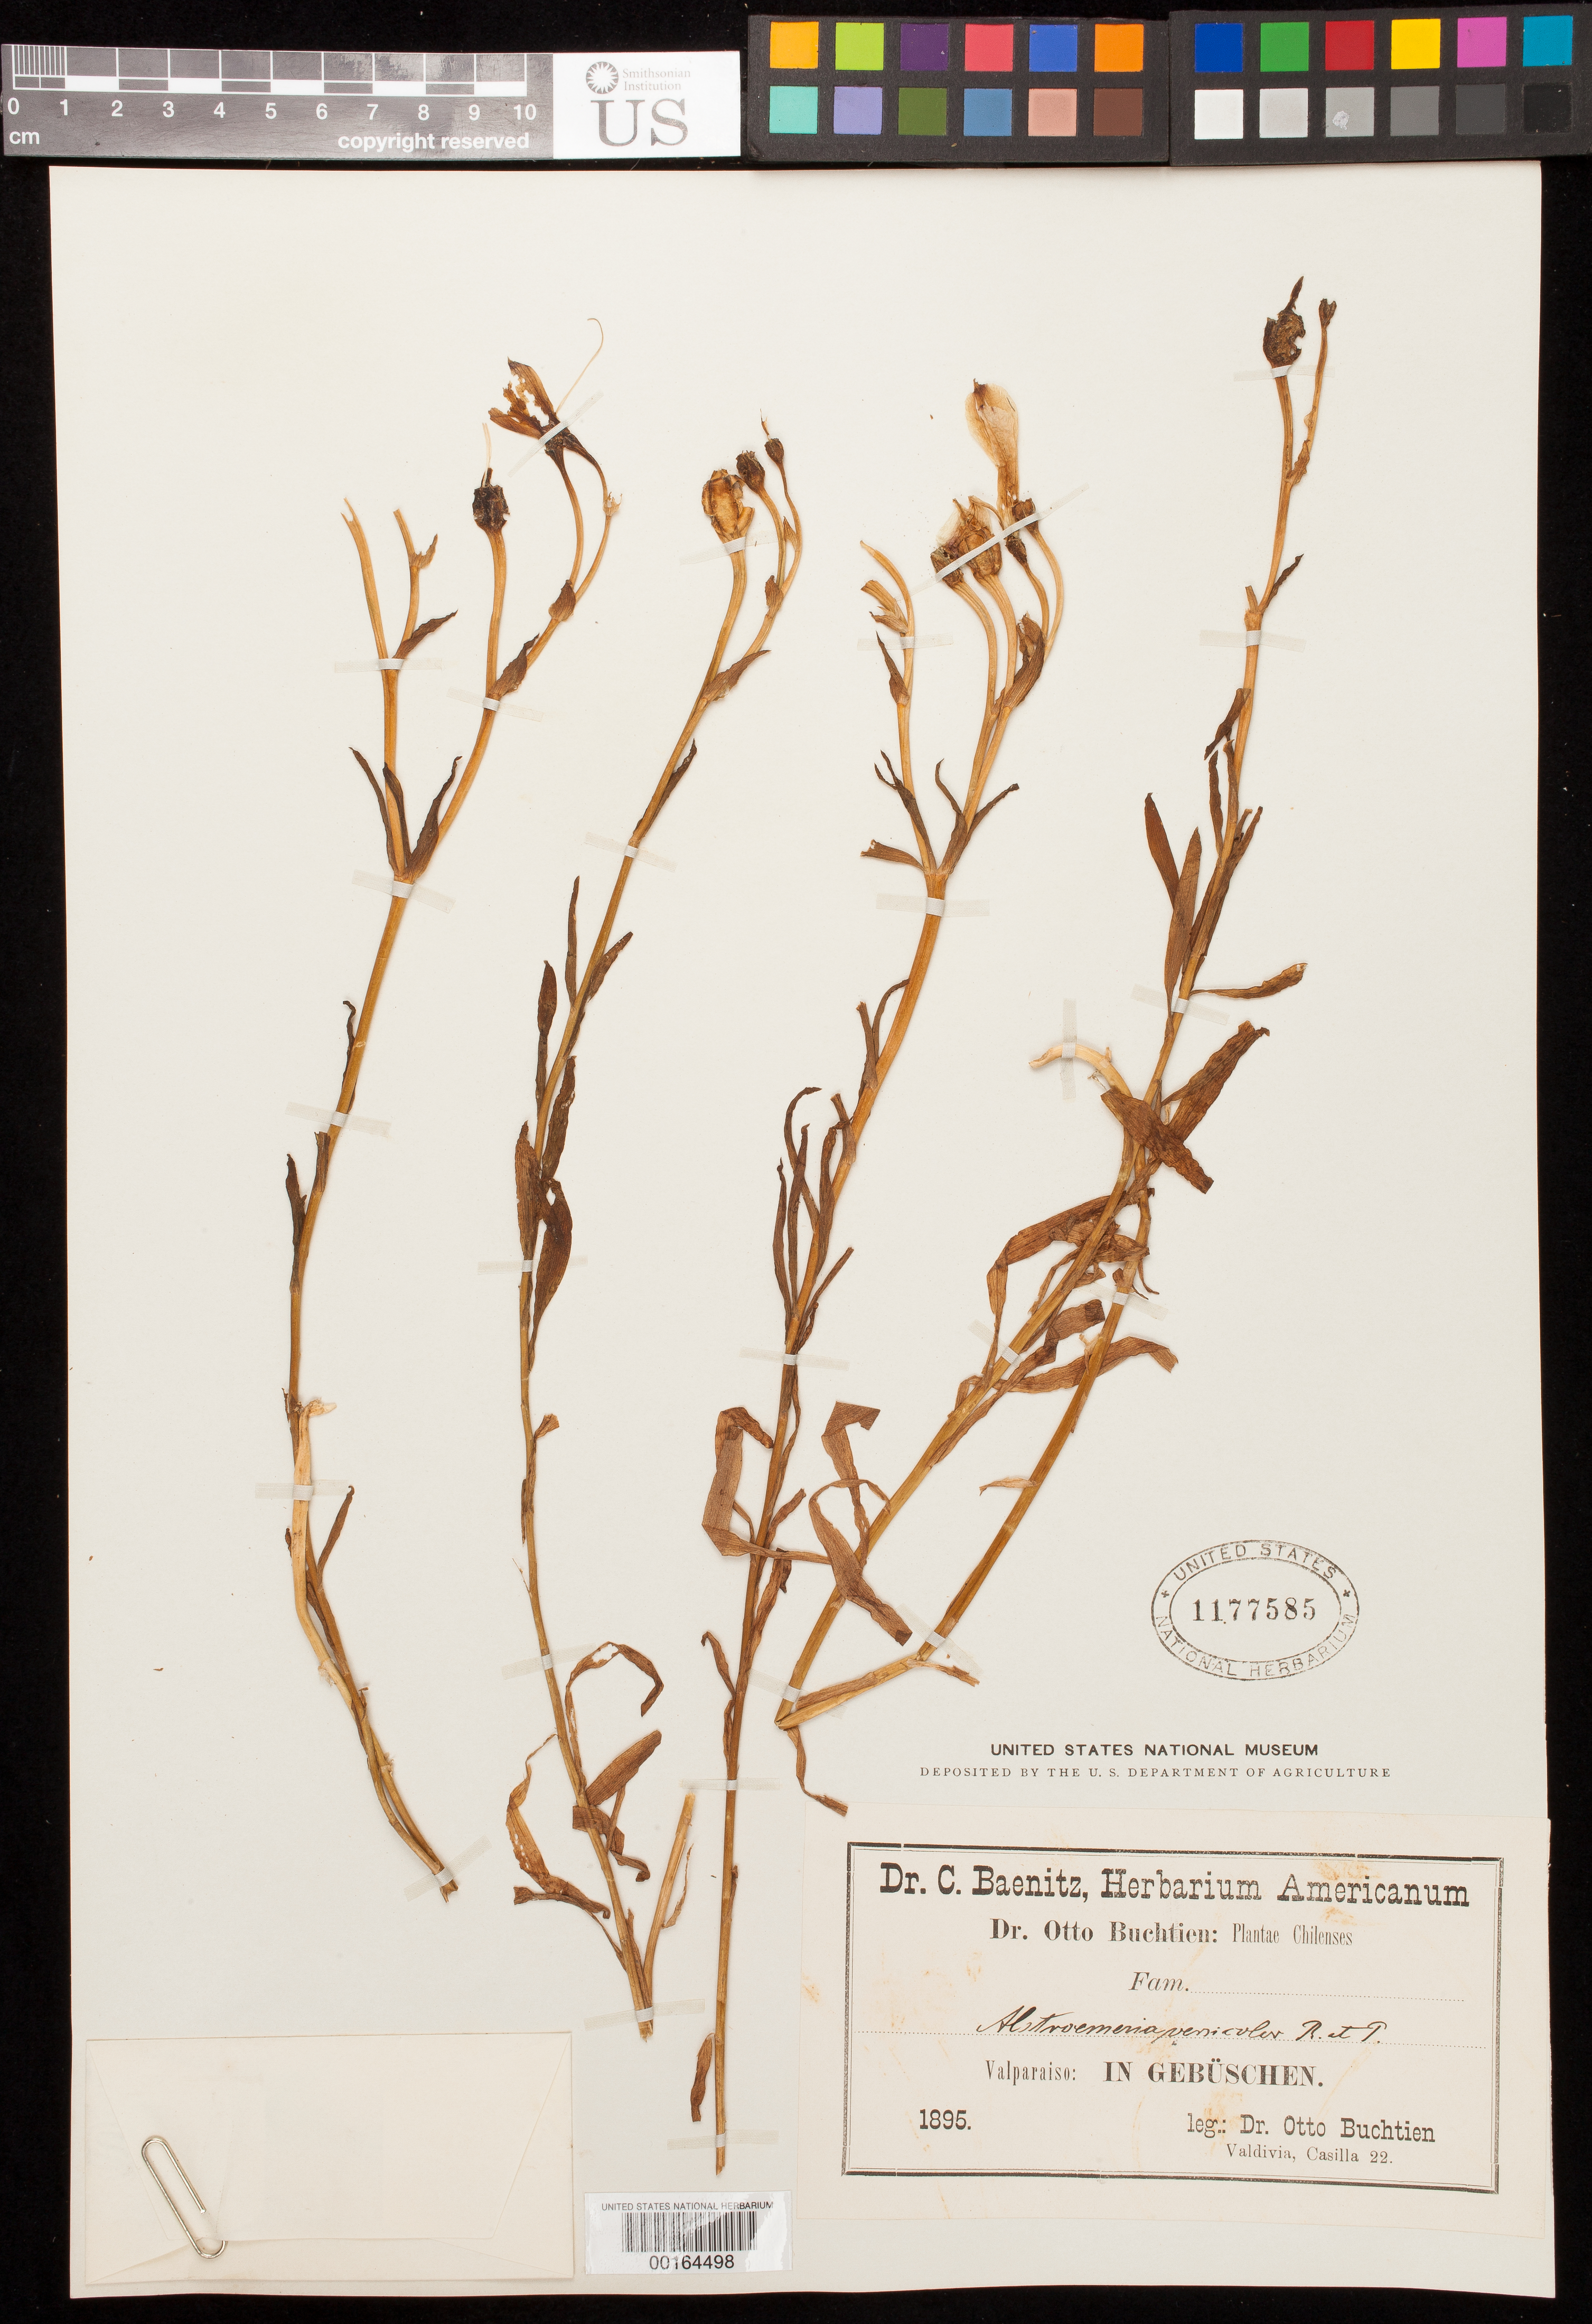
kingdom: Plantae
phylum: Tracheophyta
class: Liliopsida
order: Liliales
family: Alstroemeriaceae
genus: Alstroemeria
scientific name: Alstroemeria versicolor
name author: Ruiz & Pav.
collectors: O. Buchtien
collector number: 22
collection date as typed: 1895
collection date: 1895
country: Chile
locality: Valparaiso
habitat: In the underbrush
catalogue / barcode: US 1177585